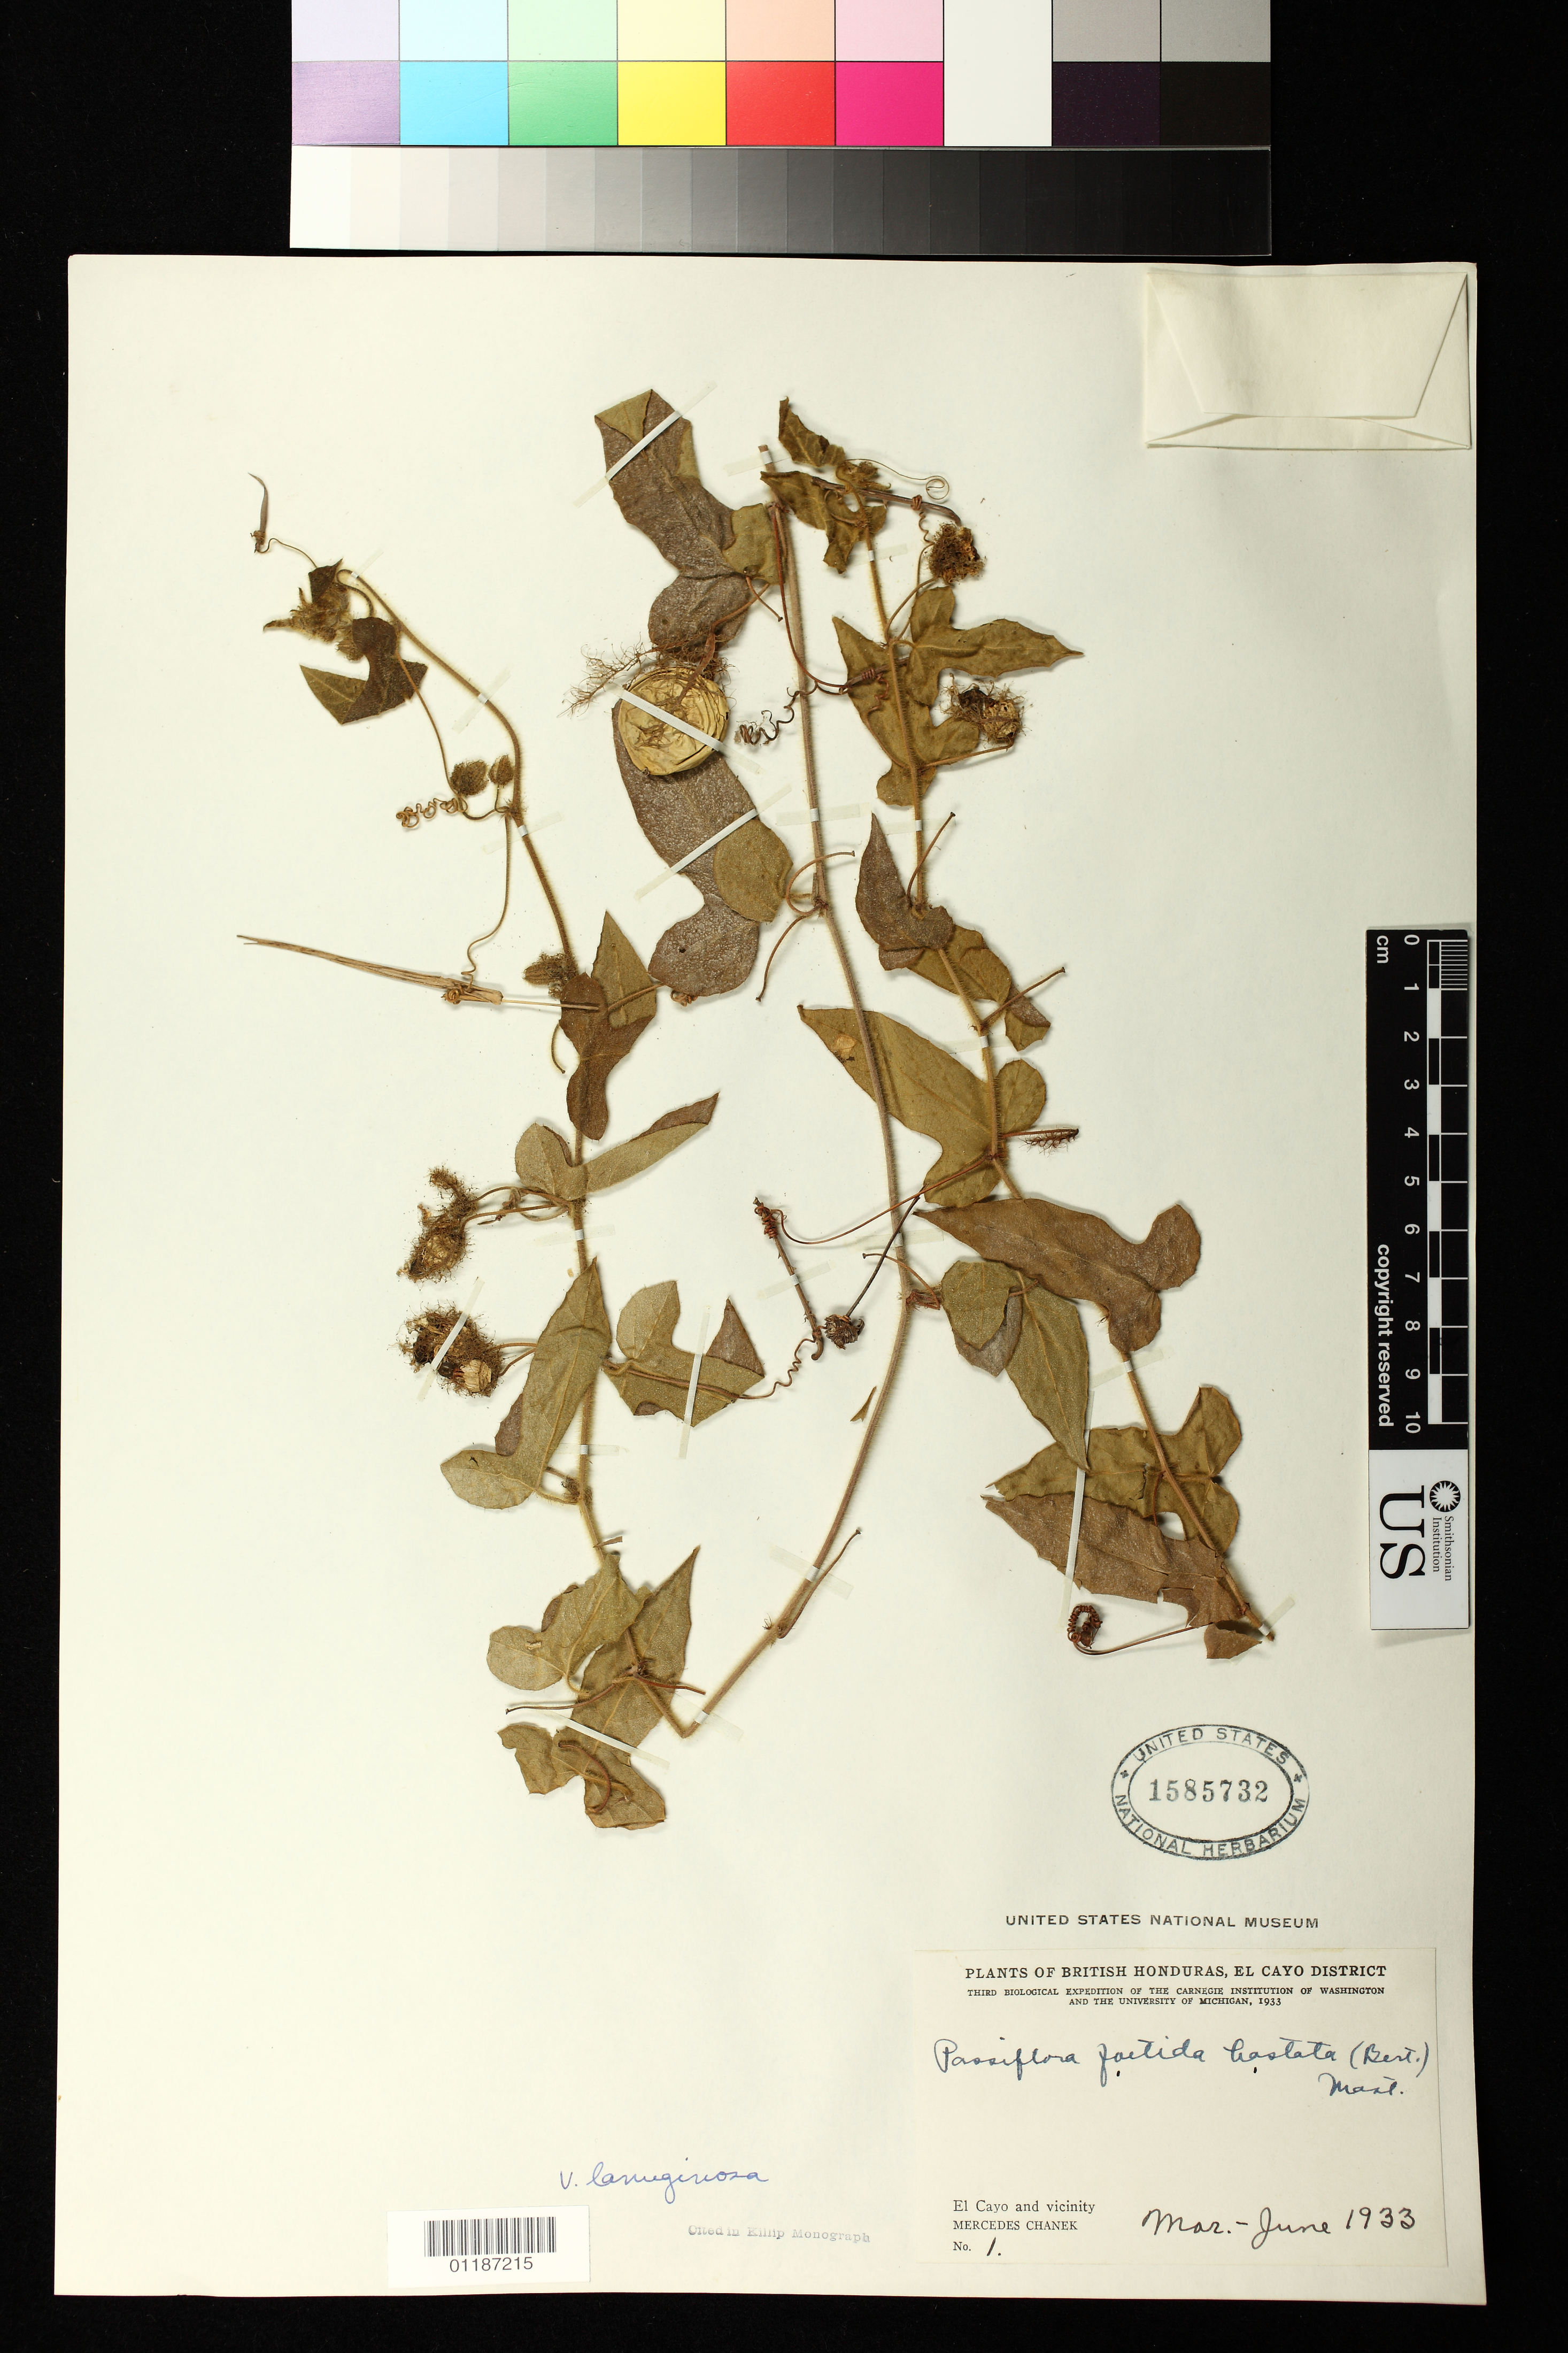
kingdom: Plantae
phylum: Tracheophyta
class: Magnoliopsida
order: Malpighiales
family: Passifloraceae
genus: Passiflora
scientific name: Passiflora foetida var. lanuginosa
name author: Killip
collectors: M. Chanek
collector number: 1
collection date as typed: Mar 1933 to -- Jun 1933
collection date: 1933-03/1933-06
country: Belize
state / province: Cayo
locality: El Cayo and vicinity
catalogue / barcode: US 1585732